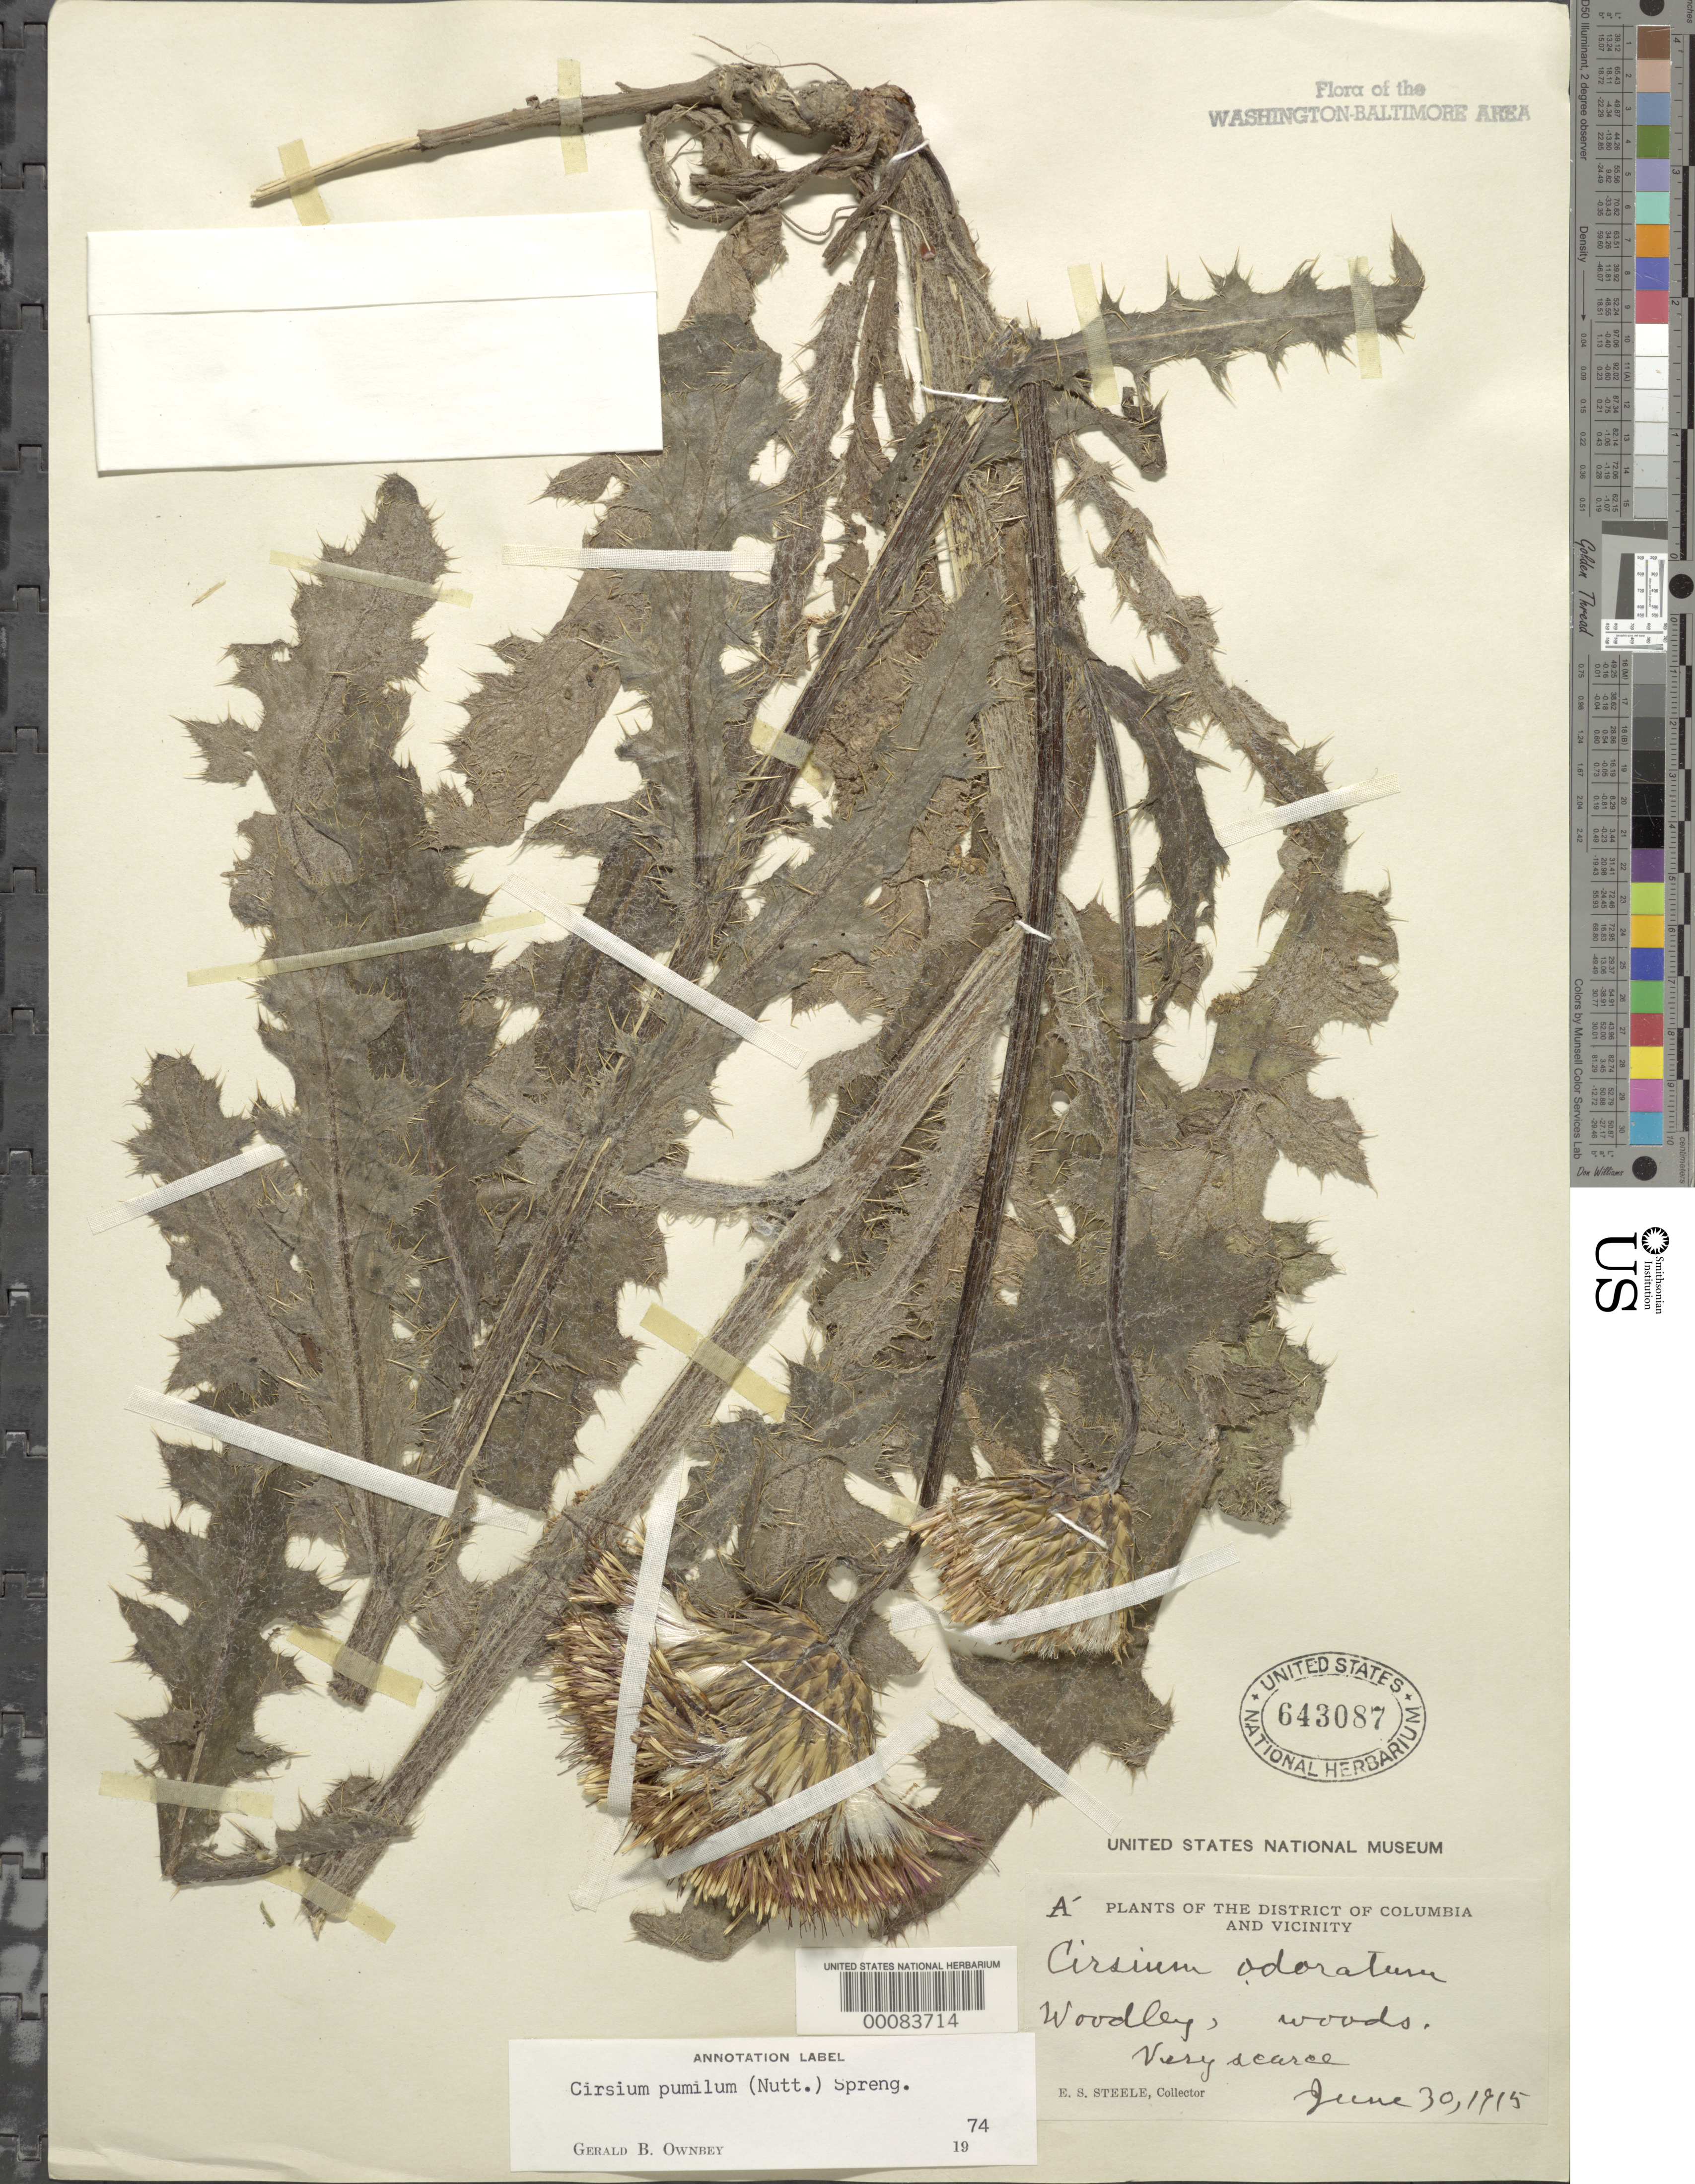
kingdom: Plantae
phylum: Tracheophyta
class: Magnoliopsida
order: Asterales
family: Asteraceae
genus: Cirsium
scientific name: Cirsium pumilum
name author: (Nutt.) Spreng.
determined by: Ownbey, G. B.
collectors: E. Steele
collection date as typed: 30 Jun 1915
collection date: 1915-06-30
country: United States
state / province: District of Columbia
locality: Woodley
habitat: Woods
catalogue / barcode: US 643087